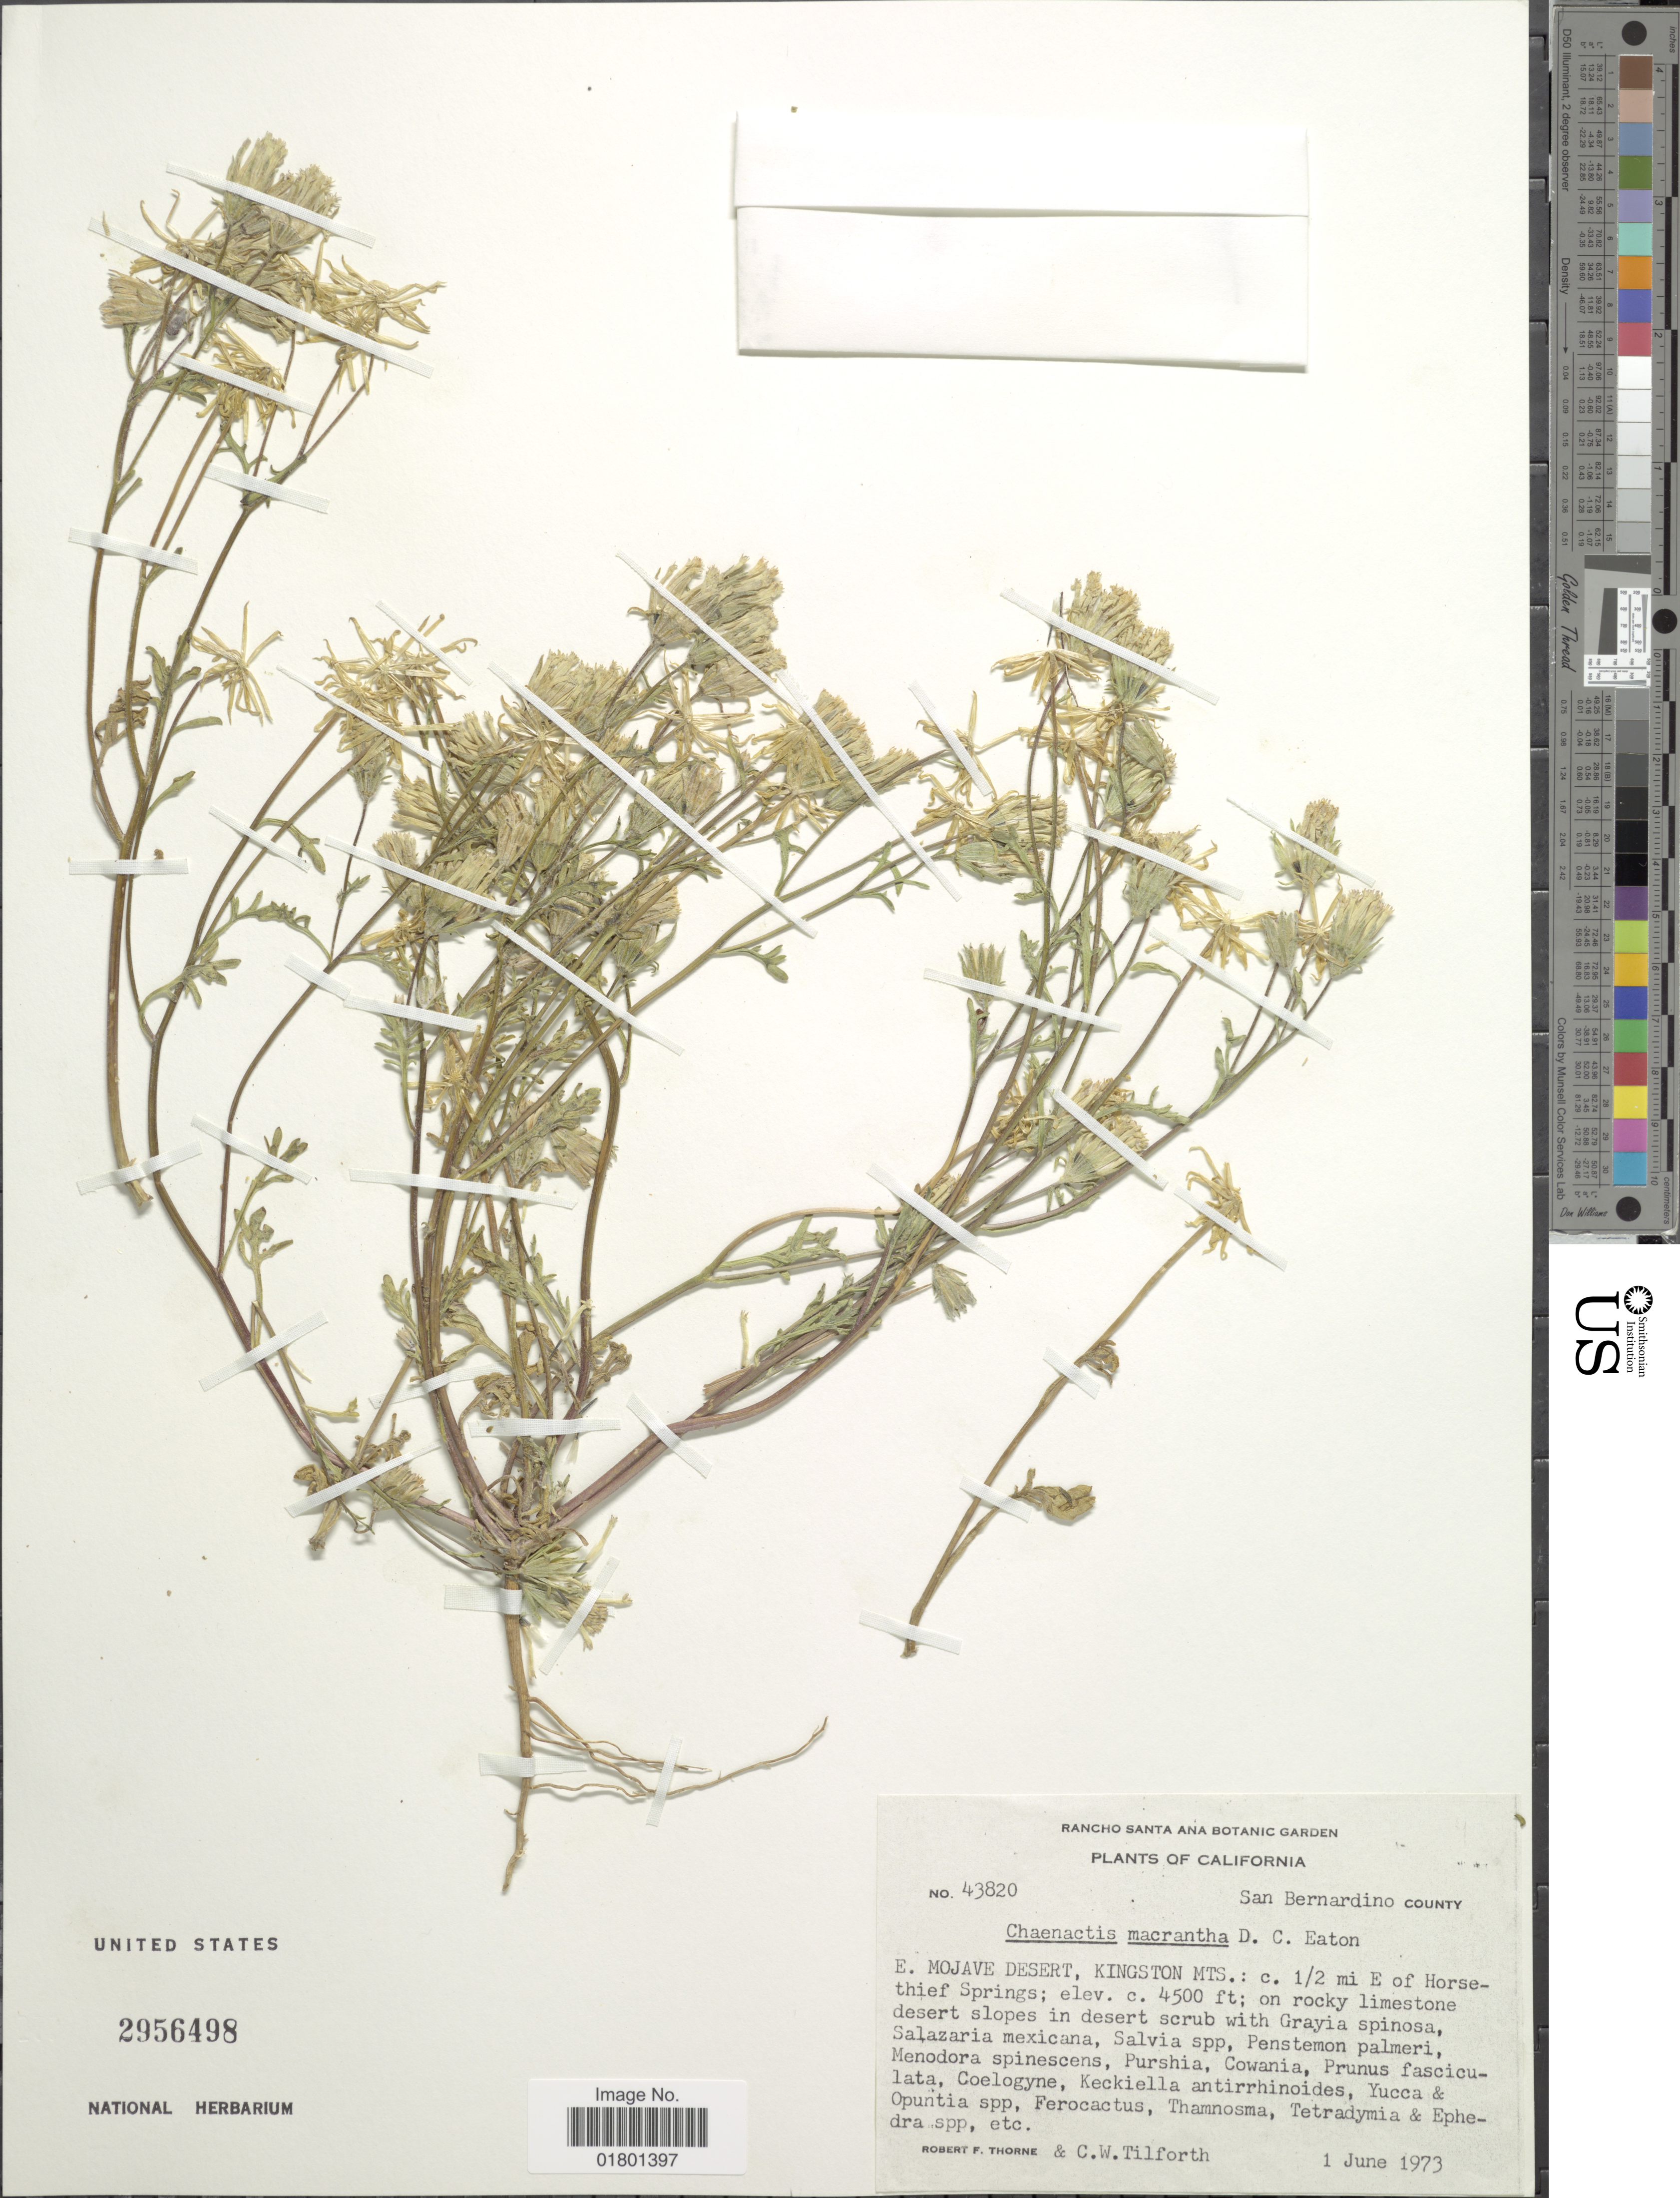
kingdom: Plantae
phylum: Tracheophyta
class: Magnoliopsida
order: Asterales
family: Asteraceae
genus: Chaenactis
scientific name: Chaenactis macrantha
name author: D.C. Eaton in C. King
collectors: R. F. Thorne & C. Tilforth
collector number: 43820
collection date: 1973-06-01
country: United States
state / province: California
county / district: San Bernardino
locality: San Bernardino County, E. Mojave Desert, Kingston Mts.: c. ½ mi E of Horsethief Springs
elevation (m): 1372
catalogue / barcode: US 2956498